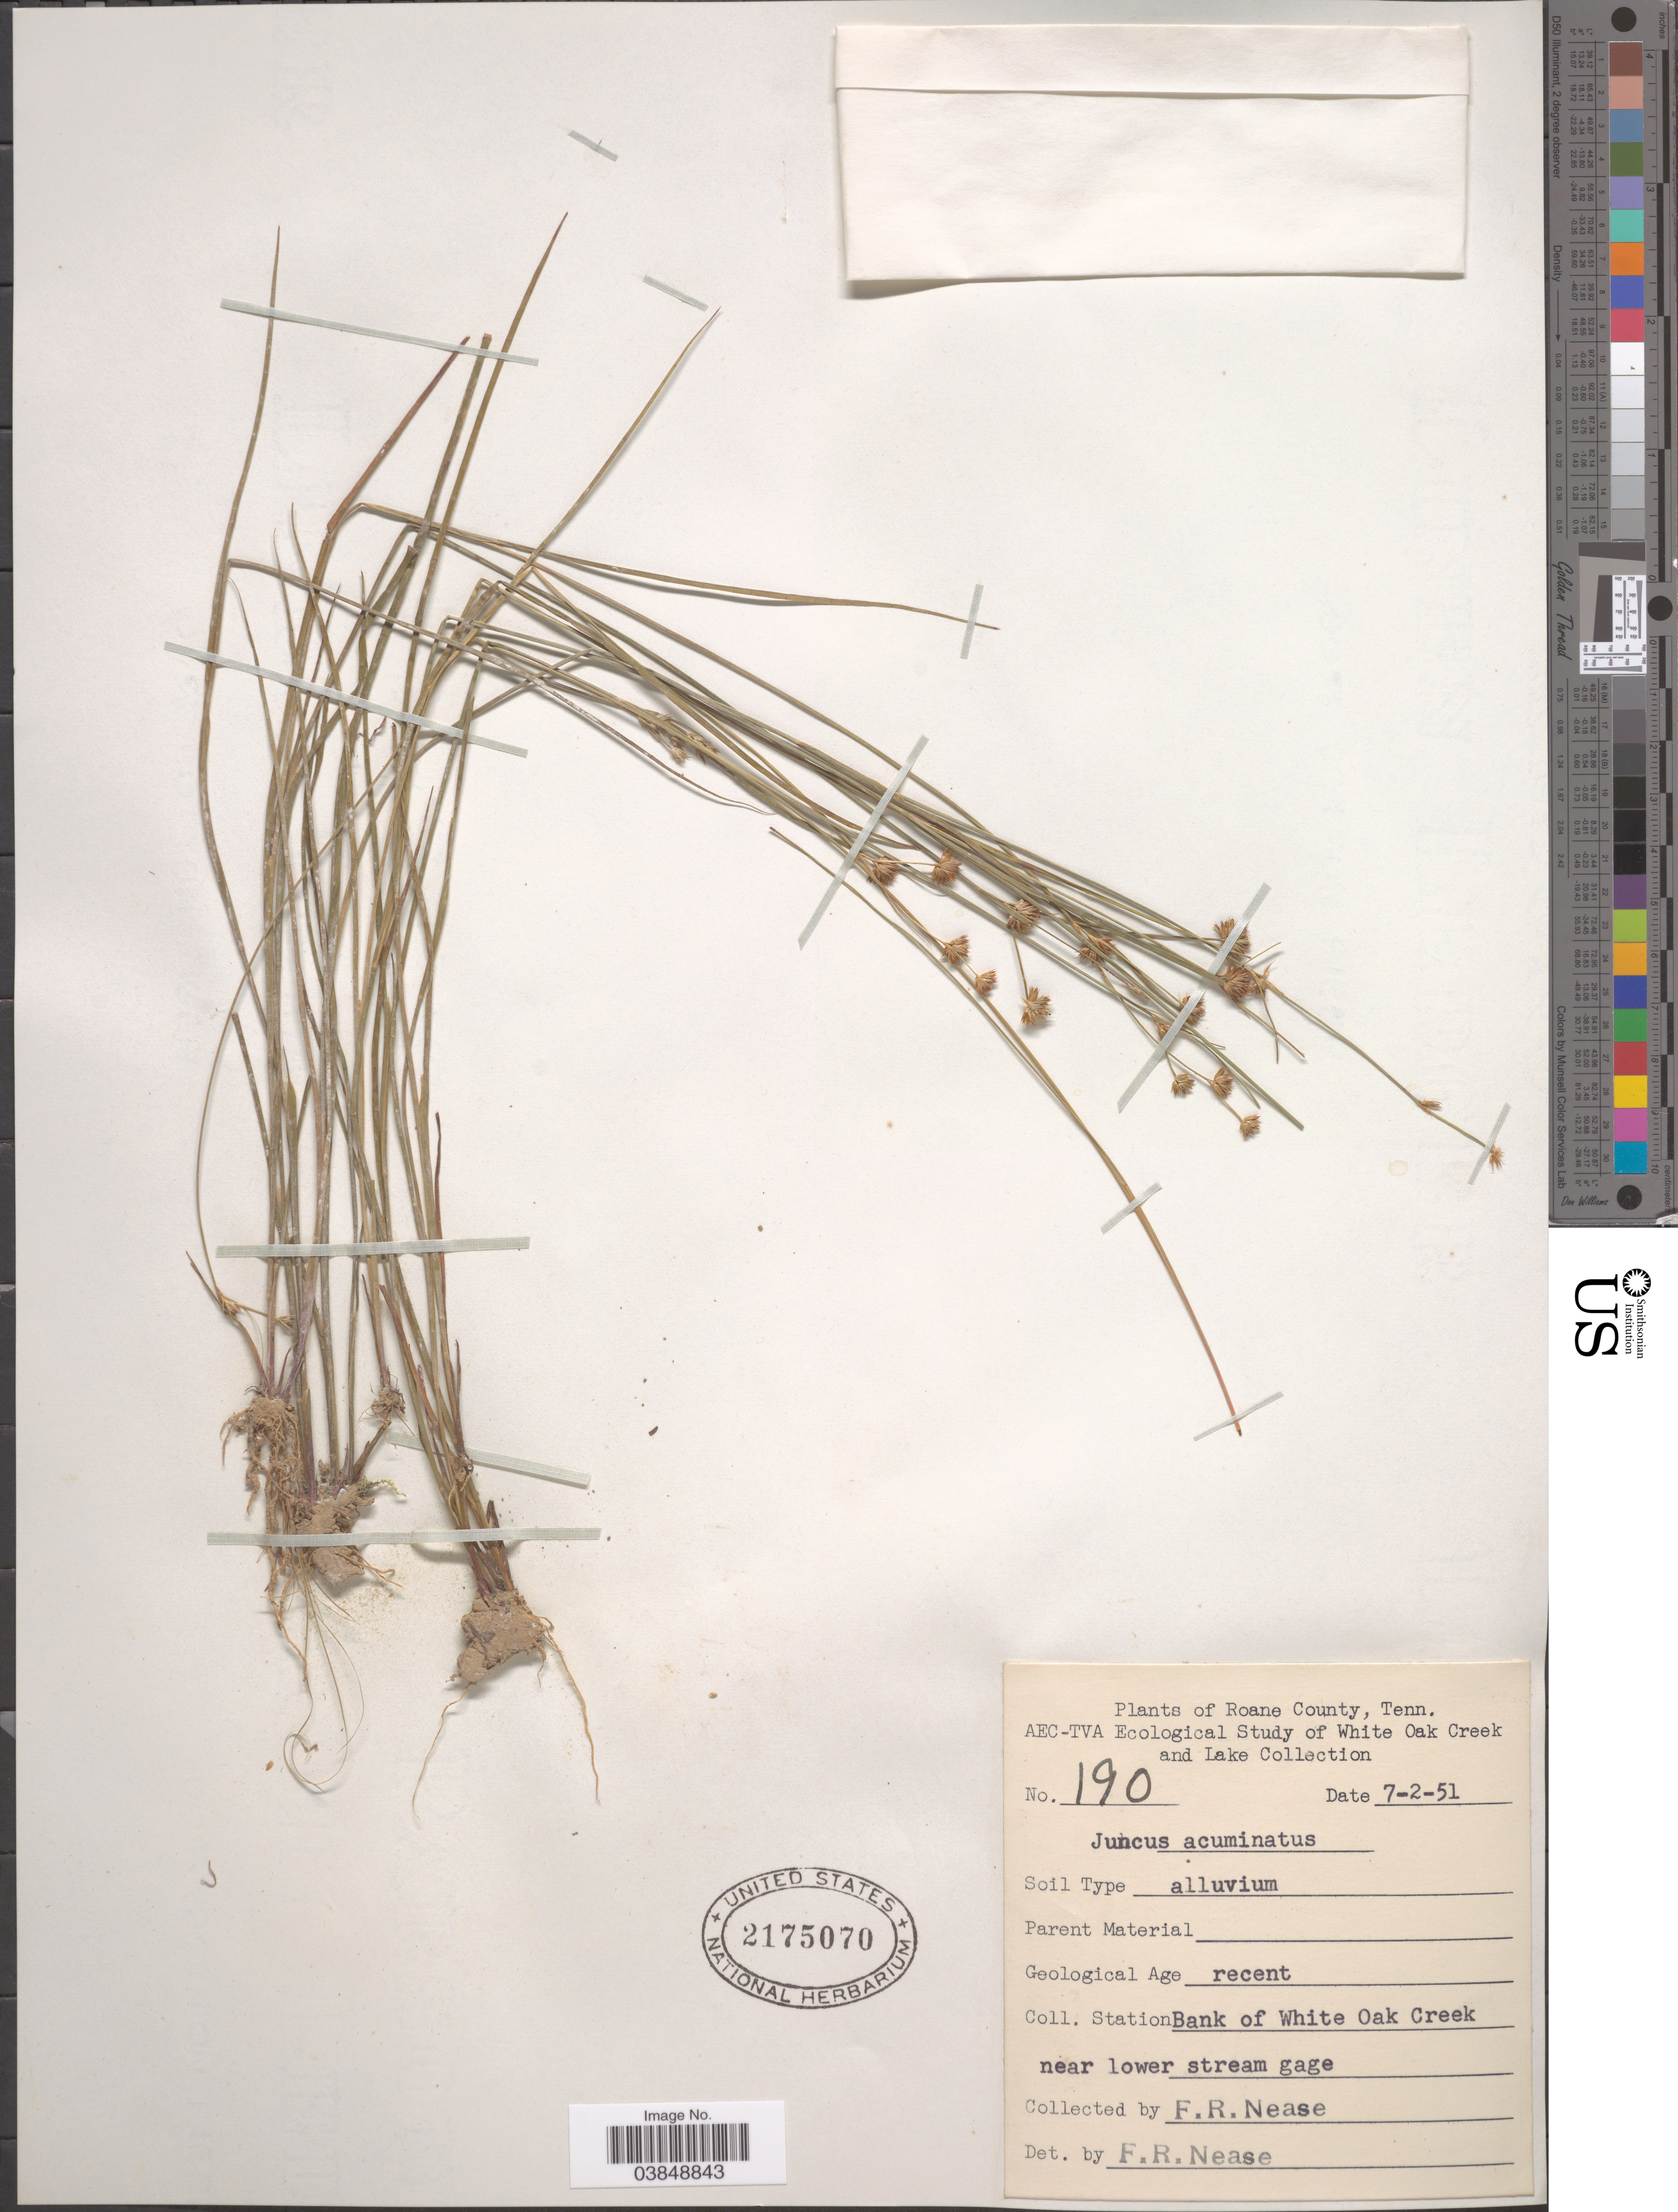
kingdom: Plantae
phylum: Tracheophyta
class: Liliopsida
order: Poales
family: Juncaceae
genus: Juncus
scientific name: Juncus acuminatus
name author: Michx.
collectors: F. Nease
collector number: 190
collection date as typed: Transcribed d/m/y: 2/7/51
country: United States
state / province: Tennessee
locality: Roane County. Station Bank of White Oak Creek.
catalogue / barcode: US 2175070